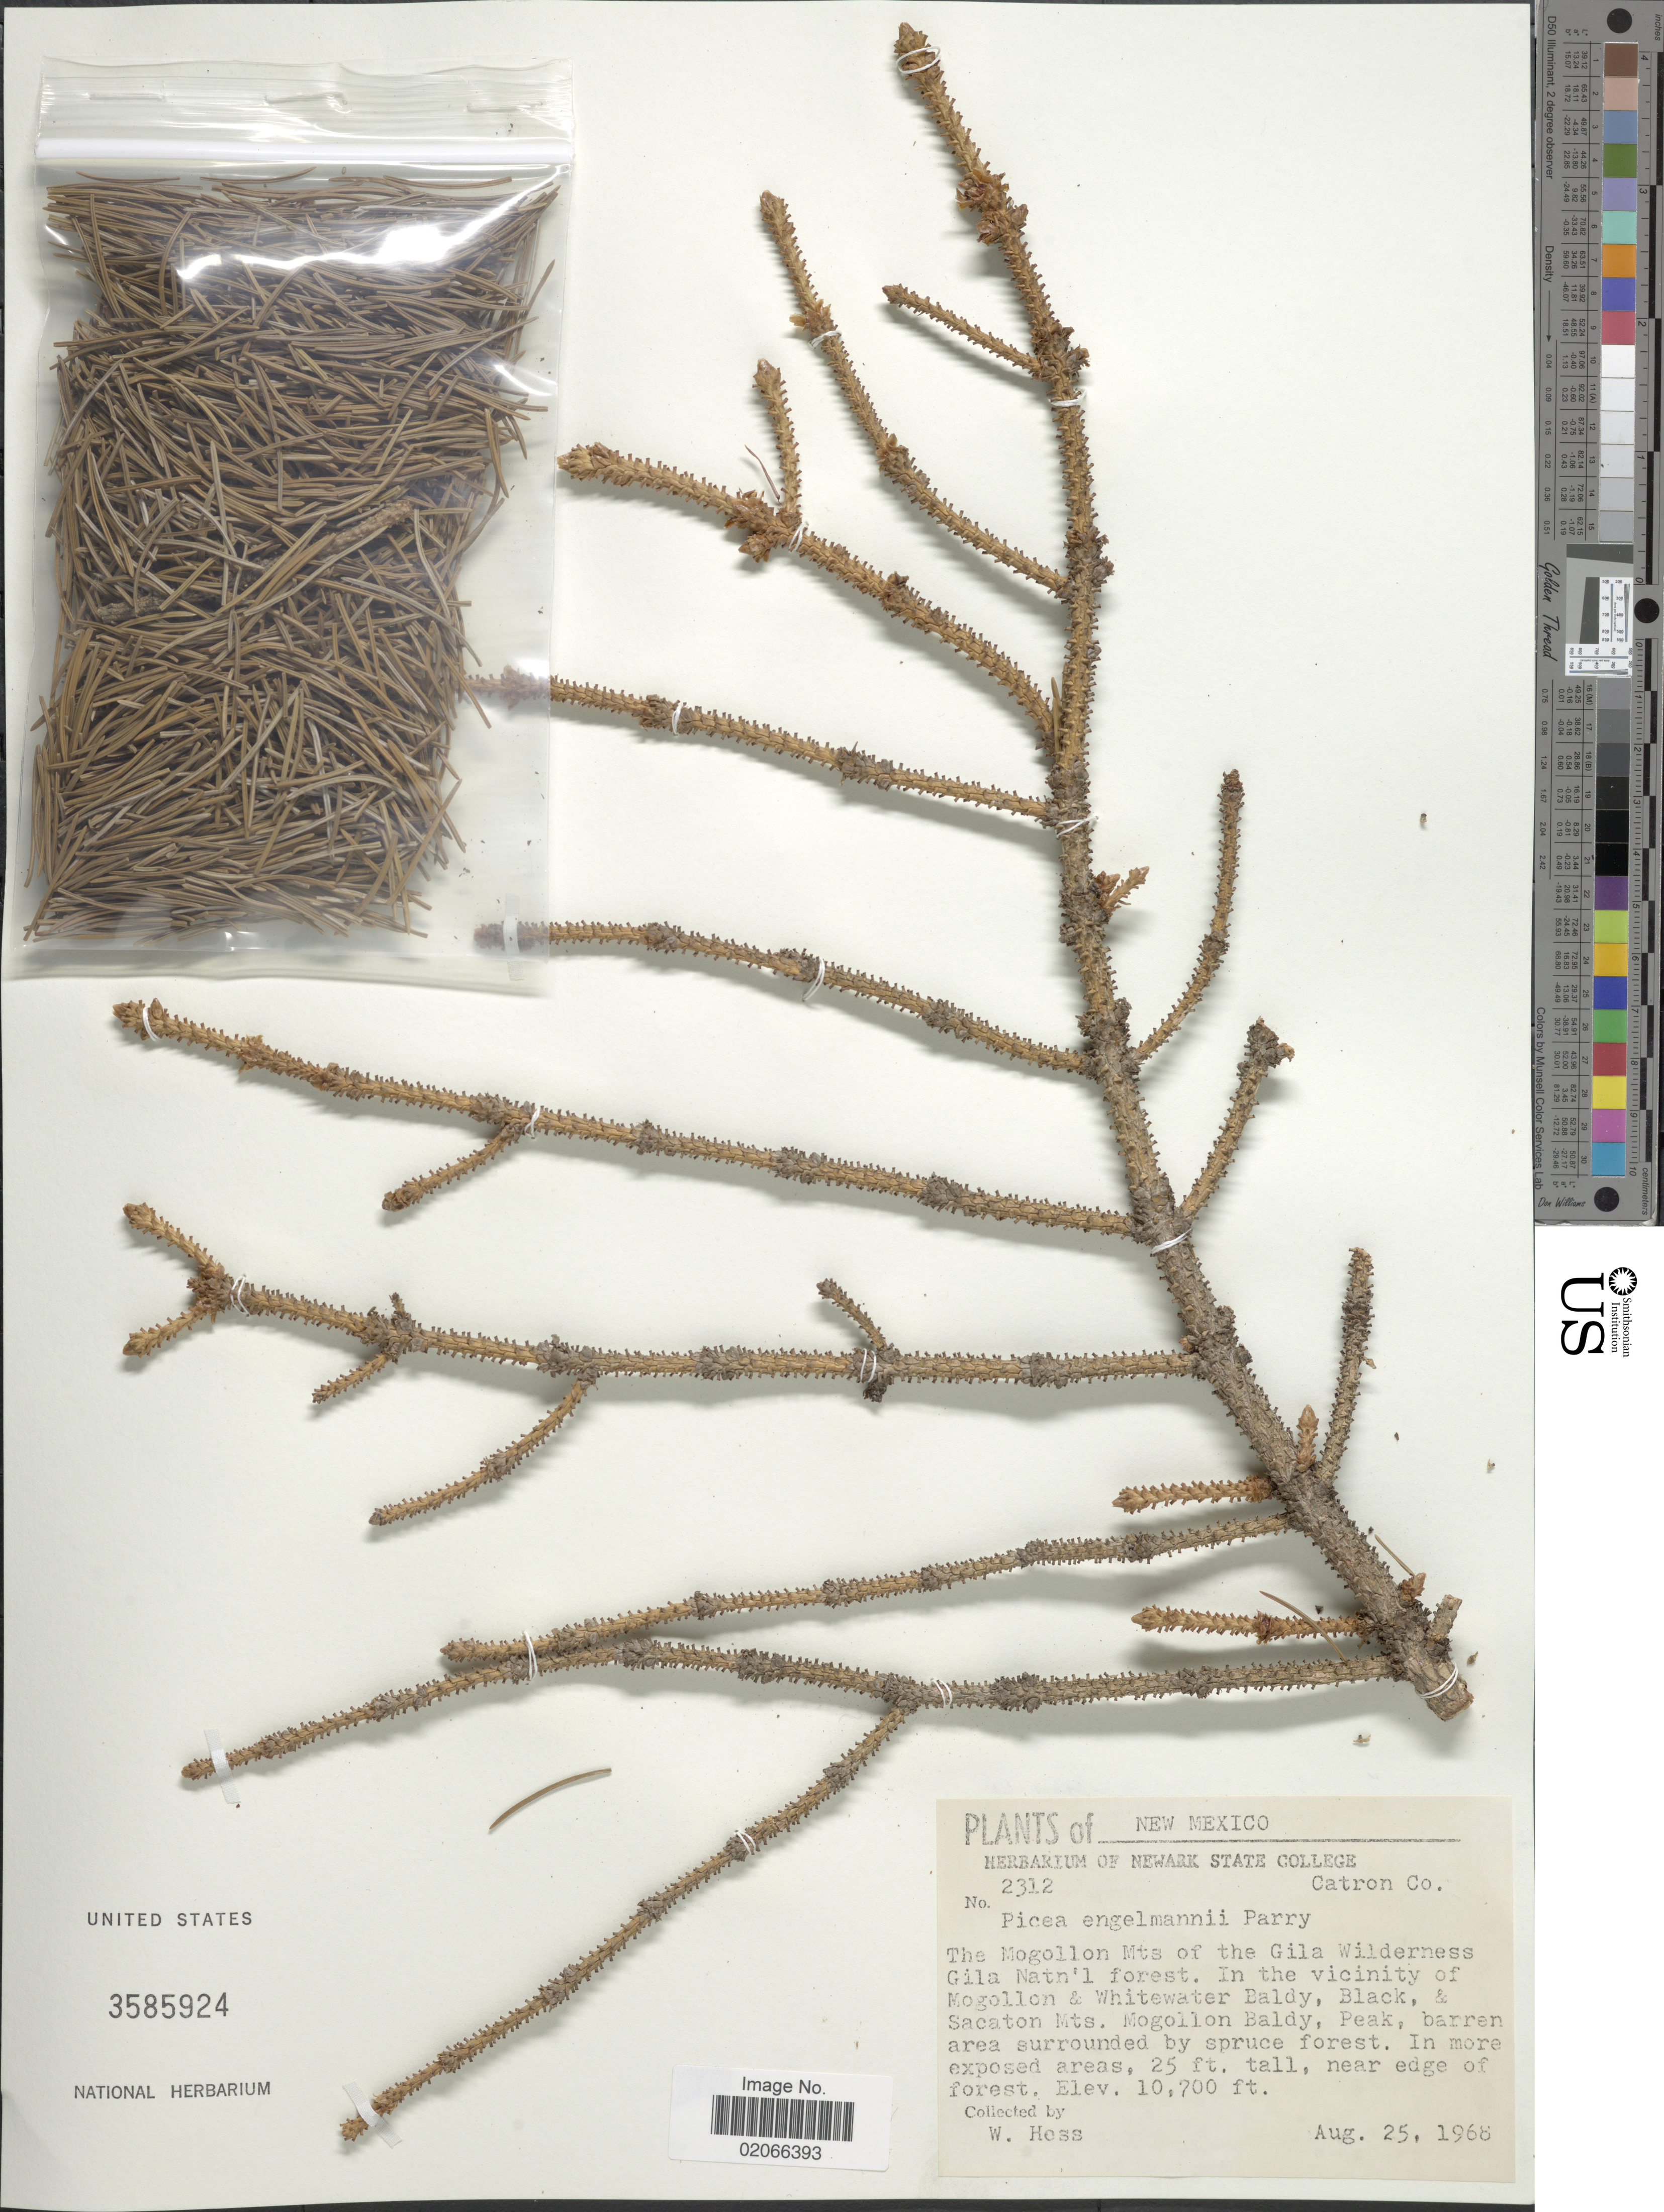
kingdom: Plantae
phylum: Tracheophyta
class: Pinopsida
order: Pinales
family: Pinaceae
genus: Picea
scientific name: Picea engelmannii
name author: Parry ex Engelm.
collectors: W. Hess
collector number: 2312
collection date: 1968-08-25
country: United States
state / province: New Mexico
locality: The Mogollon Mts of the Gilla Wilderness Gila Natn'l forest, in the vicinity of Mogollon & Whitewater Baldy, Black & Sacaton Mts., Mogollon Baldy, Peak, barren area surrounded by spruce forest, near edge of forest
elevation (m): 3261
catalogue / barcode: US 3585924